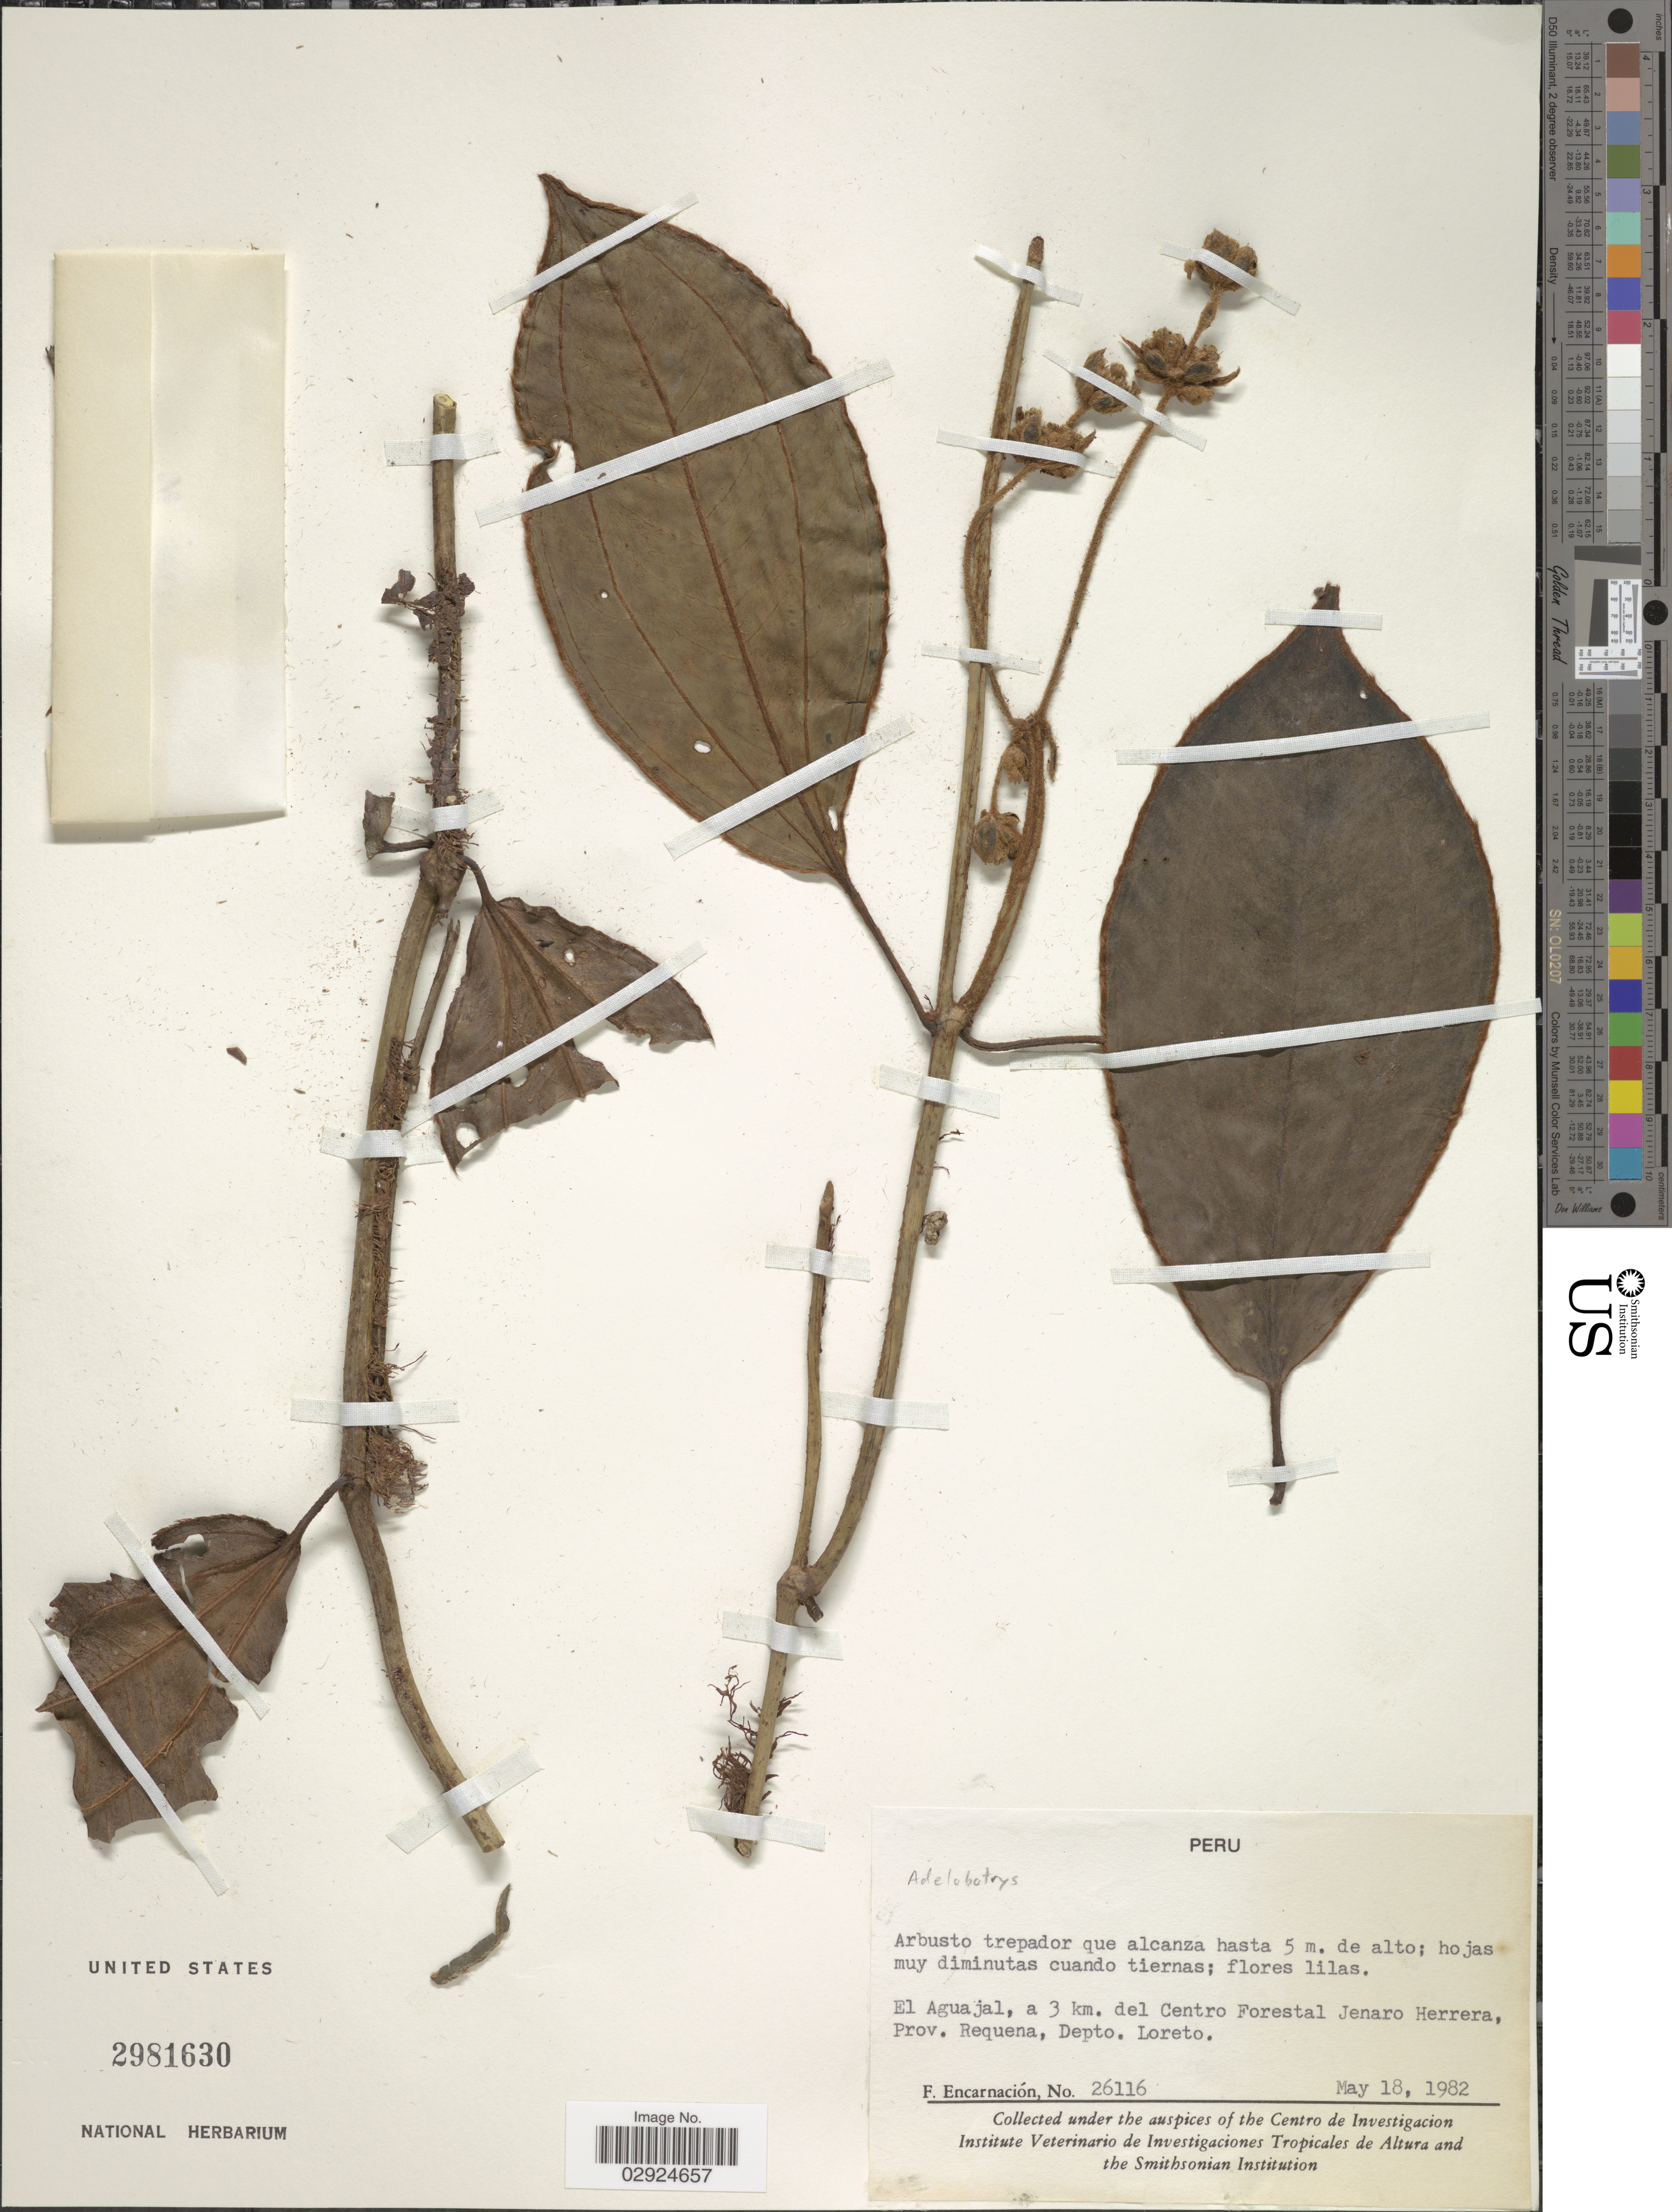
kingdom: Plantae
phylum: Tracheophyta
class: Magnoliopsida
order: Myrtales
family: Melastomataceae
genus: Adelobotrys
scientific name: Adelobotrys sp.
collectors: F. Encarnación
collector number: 26116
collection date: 1982-05-18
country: Peru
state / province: Loreto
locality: El Aguajal, a 3 km. del Centro Forestal Jenaro Herrera, Prov. Requena, Depto. Loreto.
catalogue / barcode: US 2981630